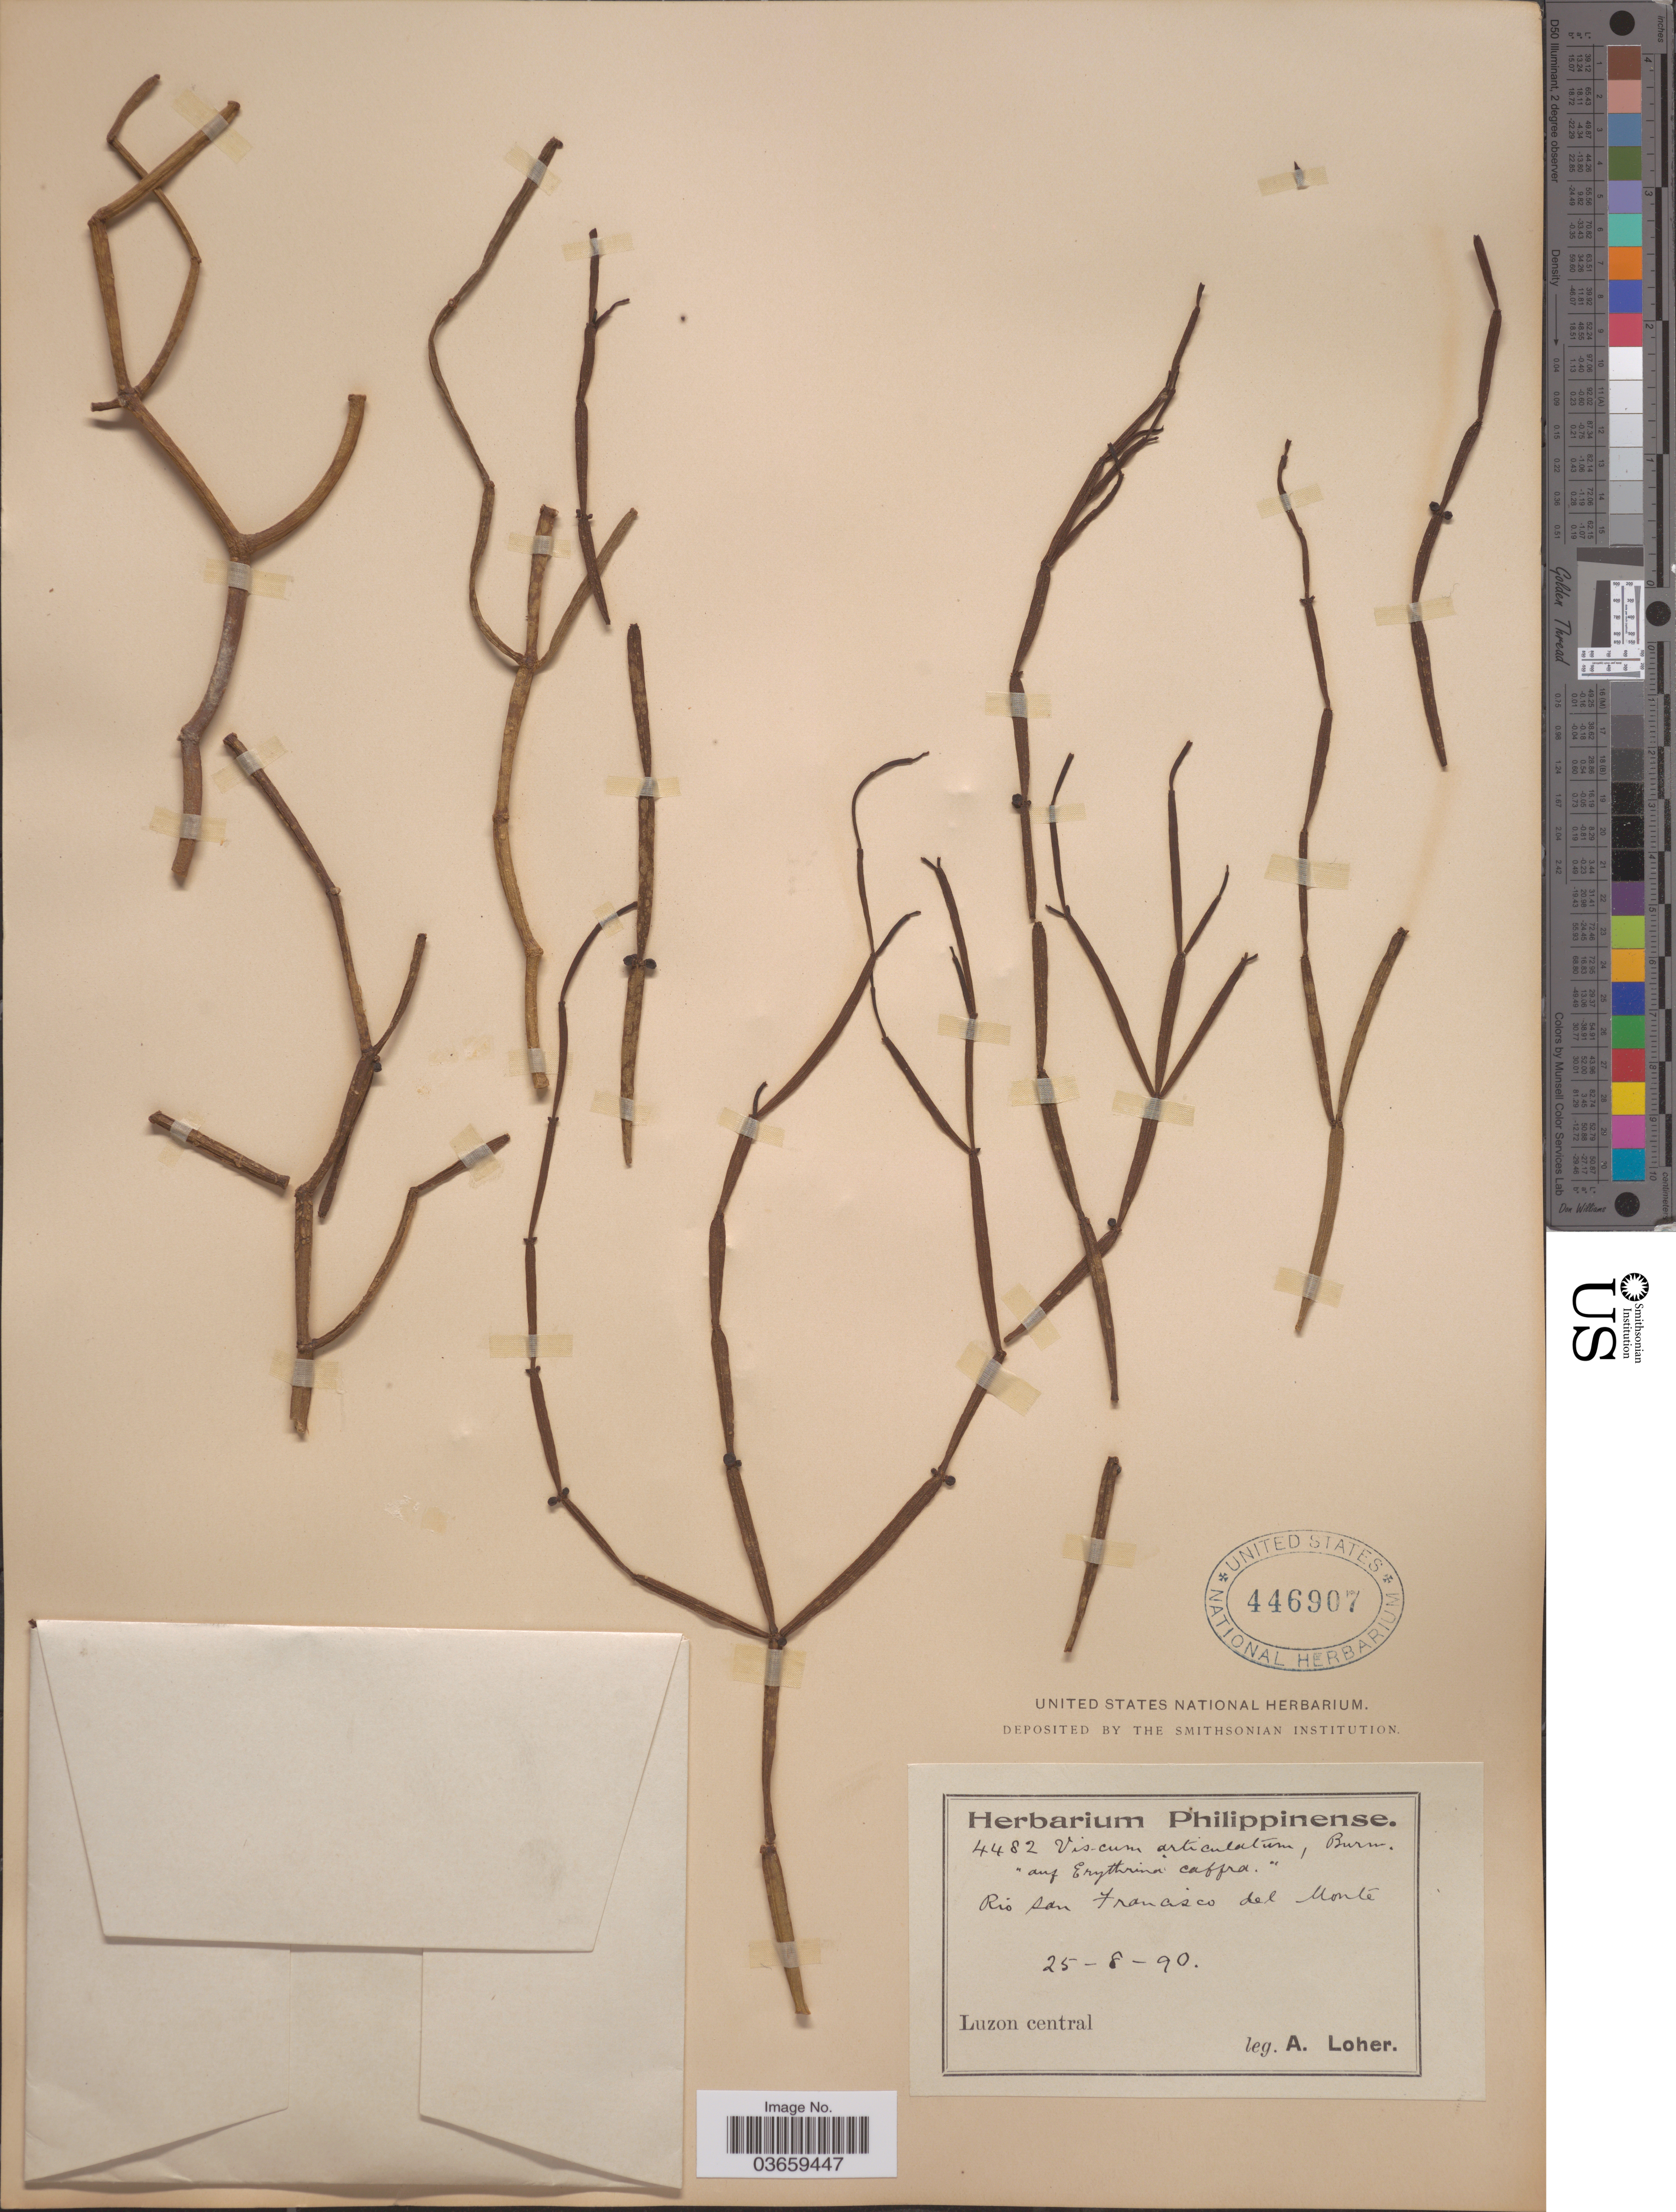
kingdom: Plantae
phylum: Tracheophyta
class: Magnoliopsida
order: Santalales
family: Viscaceae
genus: Viscum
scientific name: Viscum articulatum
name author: Burm. f.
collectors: A. Loher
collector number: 4482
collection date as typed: Transcribed d/m/y: 25/8/90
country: Philippines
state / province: Central Luzon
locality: Rio San Francisco del Monte. Luzon central.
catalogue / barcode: US 446907